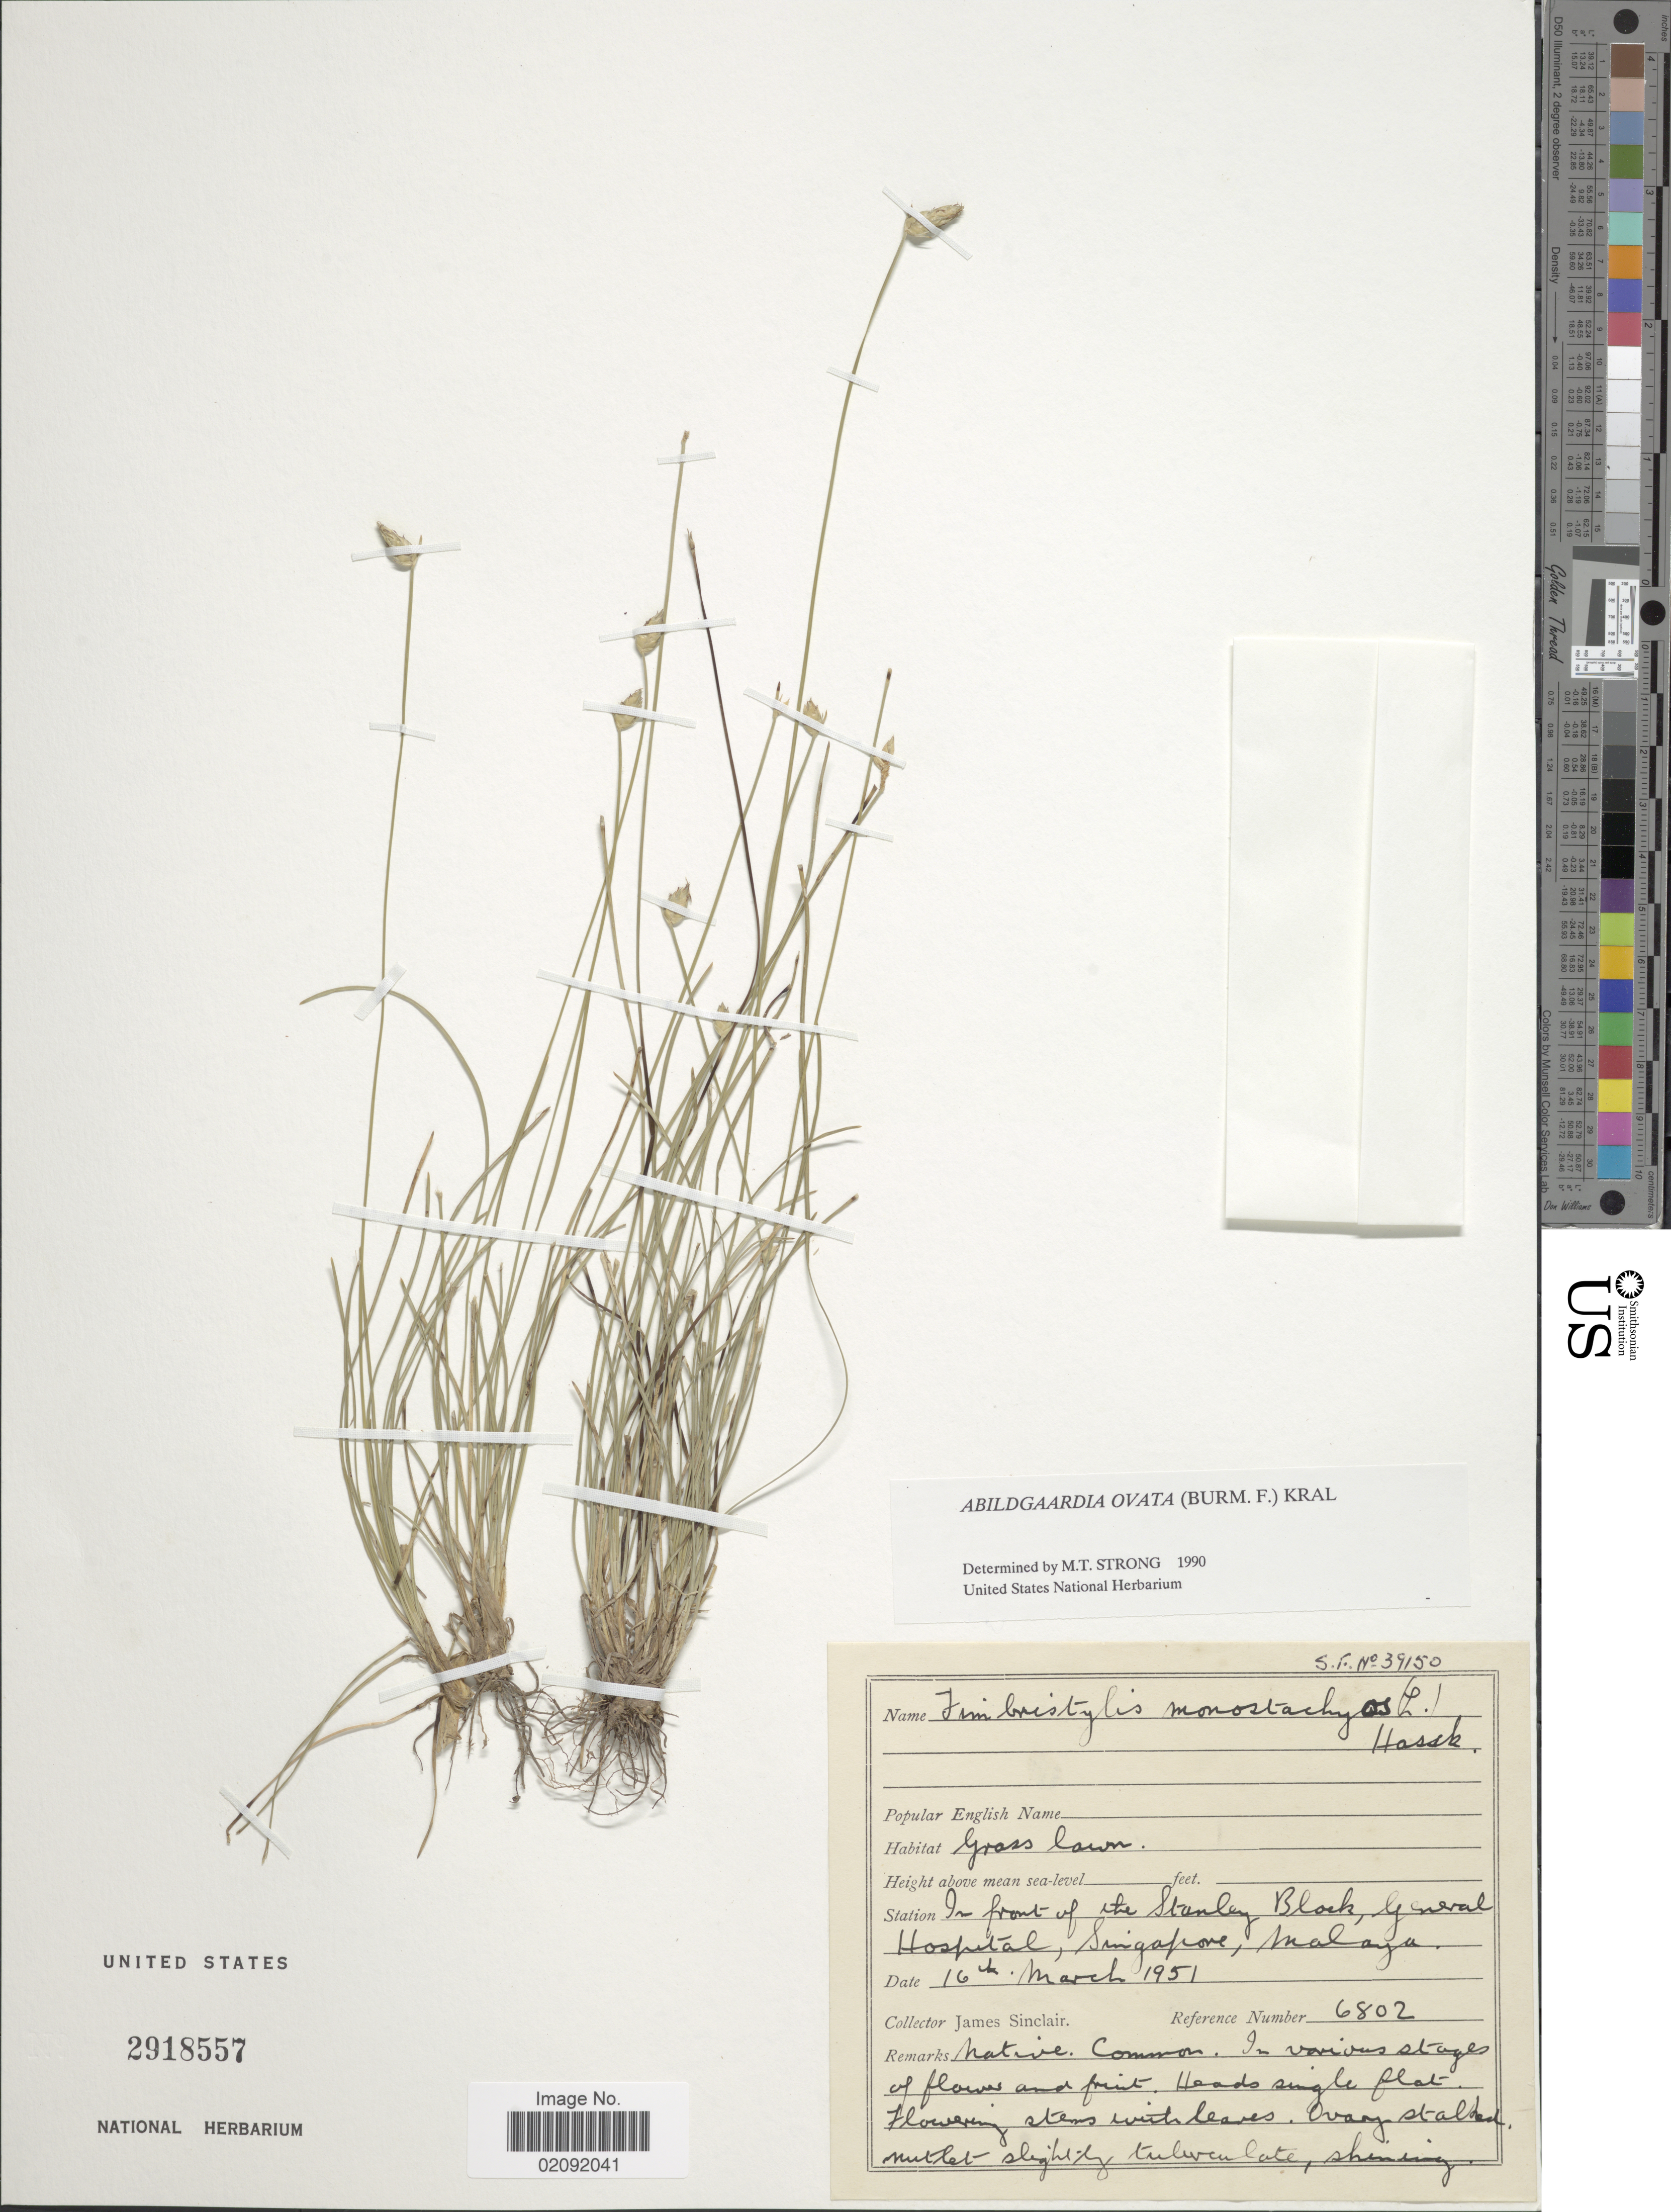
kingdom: Plantae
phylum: Tracheophyta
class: Liliopsida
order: Poales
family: Cyperaceae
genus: Abildgaardia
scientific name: Abildgaardia ovata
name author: (Burm. f.) Kral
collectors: J. Sinclair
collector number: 6802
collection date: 1951-03-16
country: Singapore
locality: In front of the Stanley Block, General Hospital, Malaya.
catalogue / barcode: US 2918557